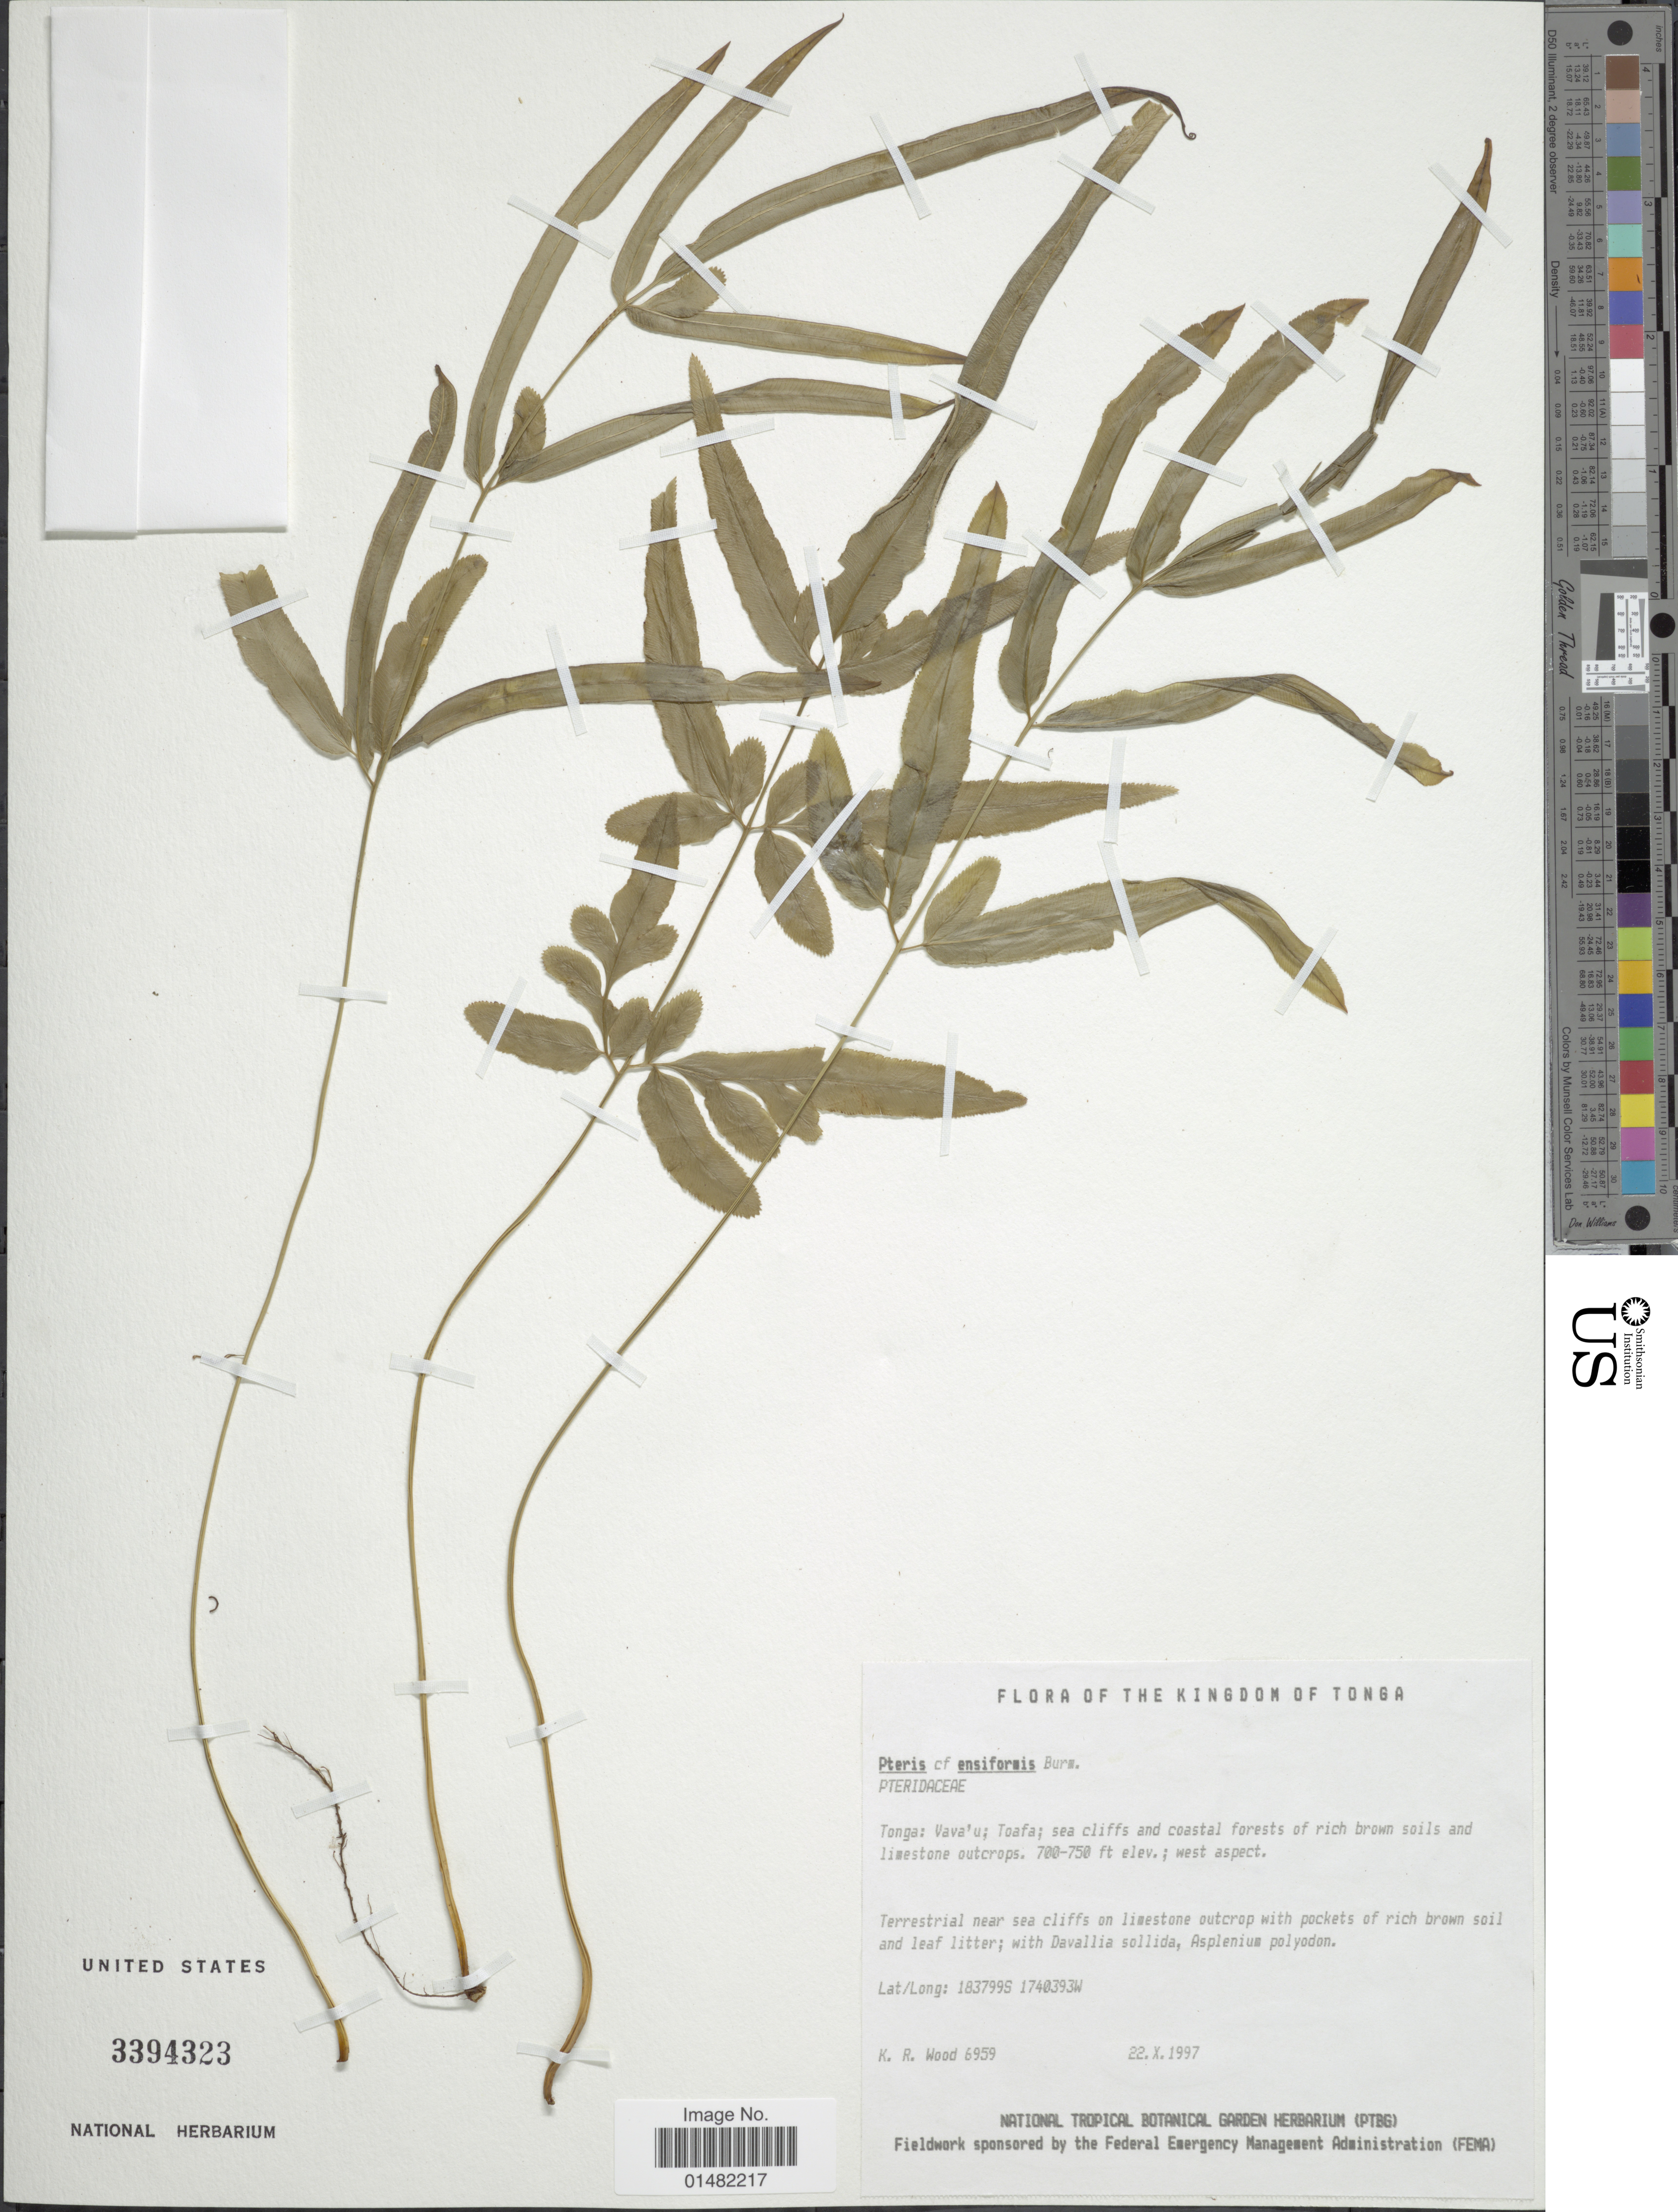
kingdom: Plantae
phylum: Tracheophyta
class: Polypodiopsida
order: Polypodiales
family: Pteridaceae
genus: Pteris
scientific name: Pteris ensiformis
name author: Burm. f.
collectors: K. R. Wood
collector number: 6959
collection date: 1997-10-22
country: Tonga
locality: Vava'u; Toafa; sea cliffs and coastal forests of rich brown soils and limestone outcrops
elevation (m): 213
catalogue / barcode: US 3394323